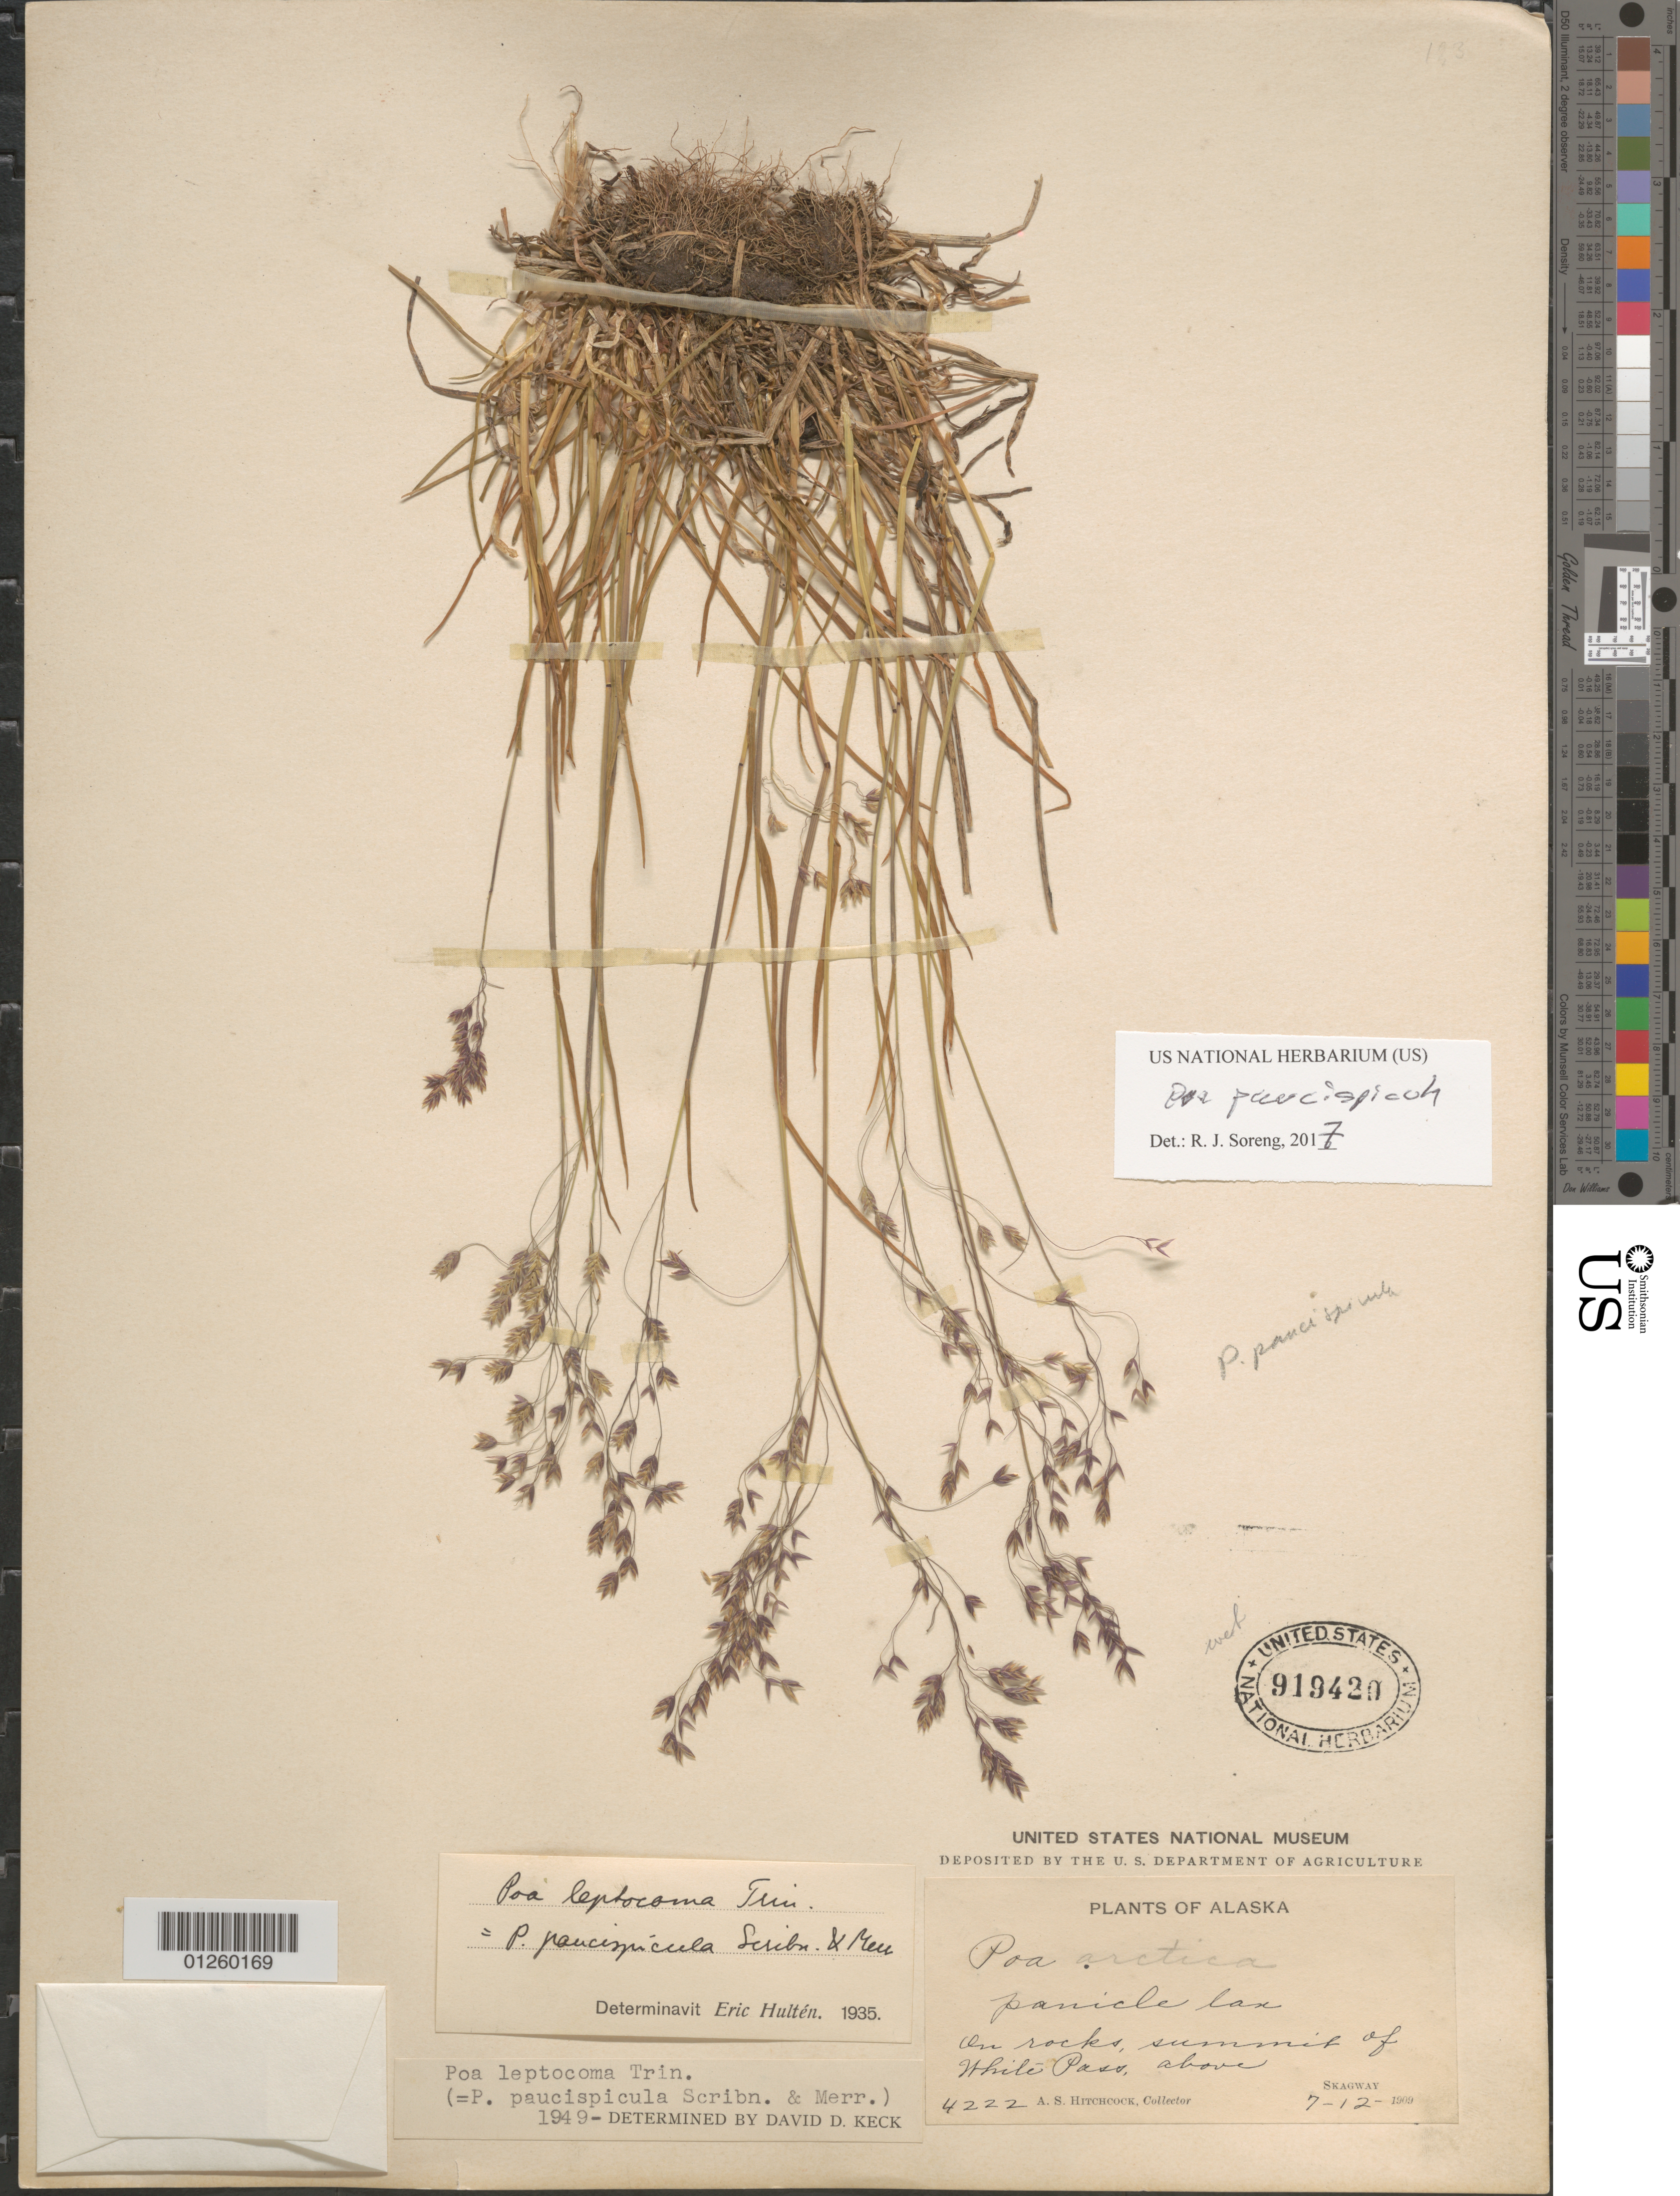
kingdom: Plantae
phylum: Tracheophyta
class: Liliopsida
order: Poales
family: Poaceae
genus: Poa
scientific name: Poa paucispicula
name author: Scribn. & Merr.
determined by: Soreng, Robert J., Research Associate (BOT), Smithsonian Institution - National Museum of Natural History (UNITED STATES)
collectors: A. S. Hitchcock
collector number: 4222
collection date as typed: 7-12-1909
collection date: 1919-07-12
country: United States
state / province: Alaska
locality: On rocks, summit of White Pass. above.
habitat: Panicle lan. On rocks summit of White Pass. above.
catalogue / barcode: US 919420